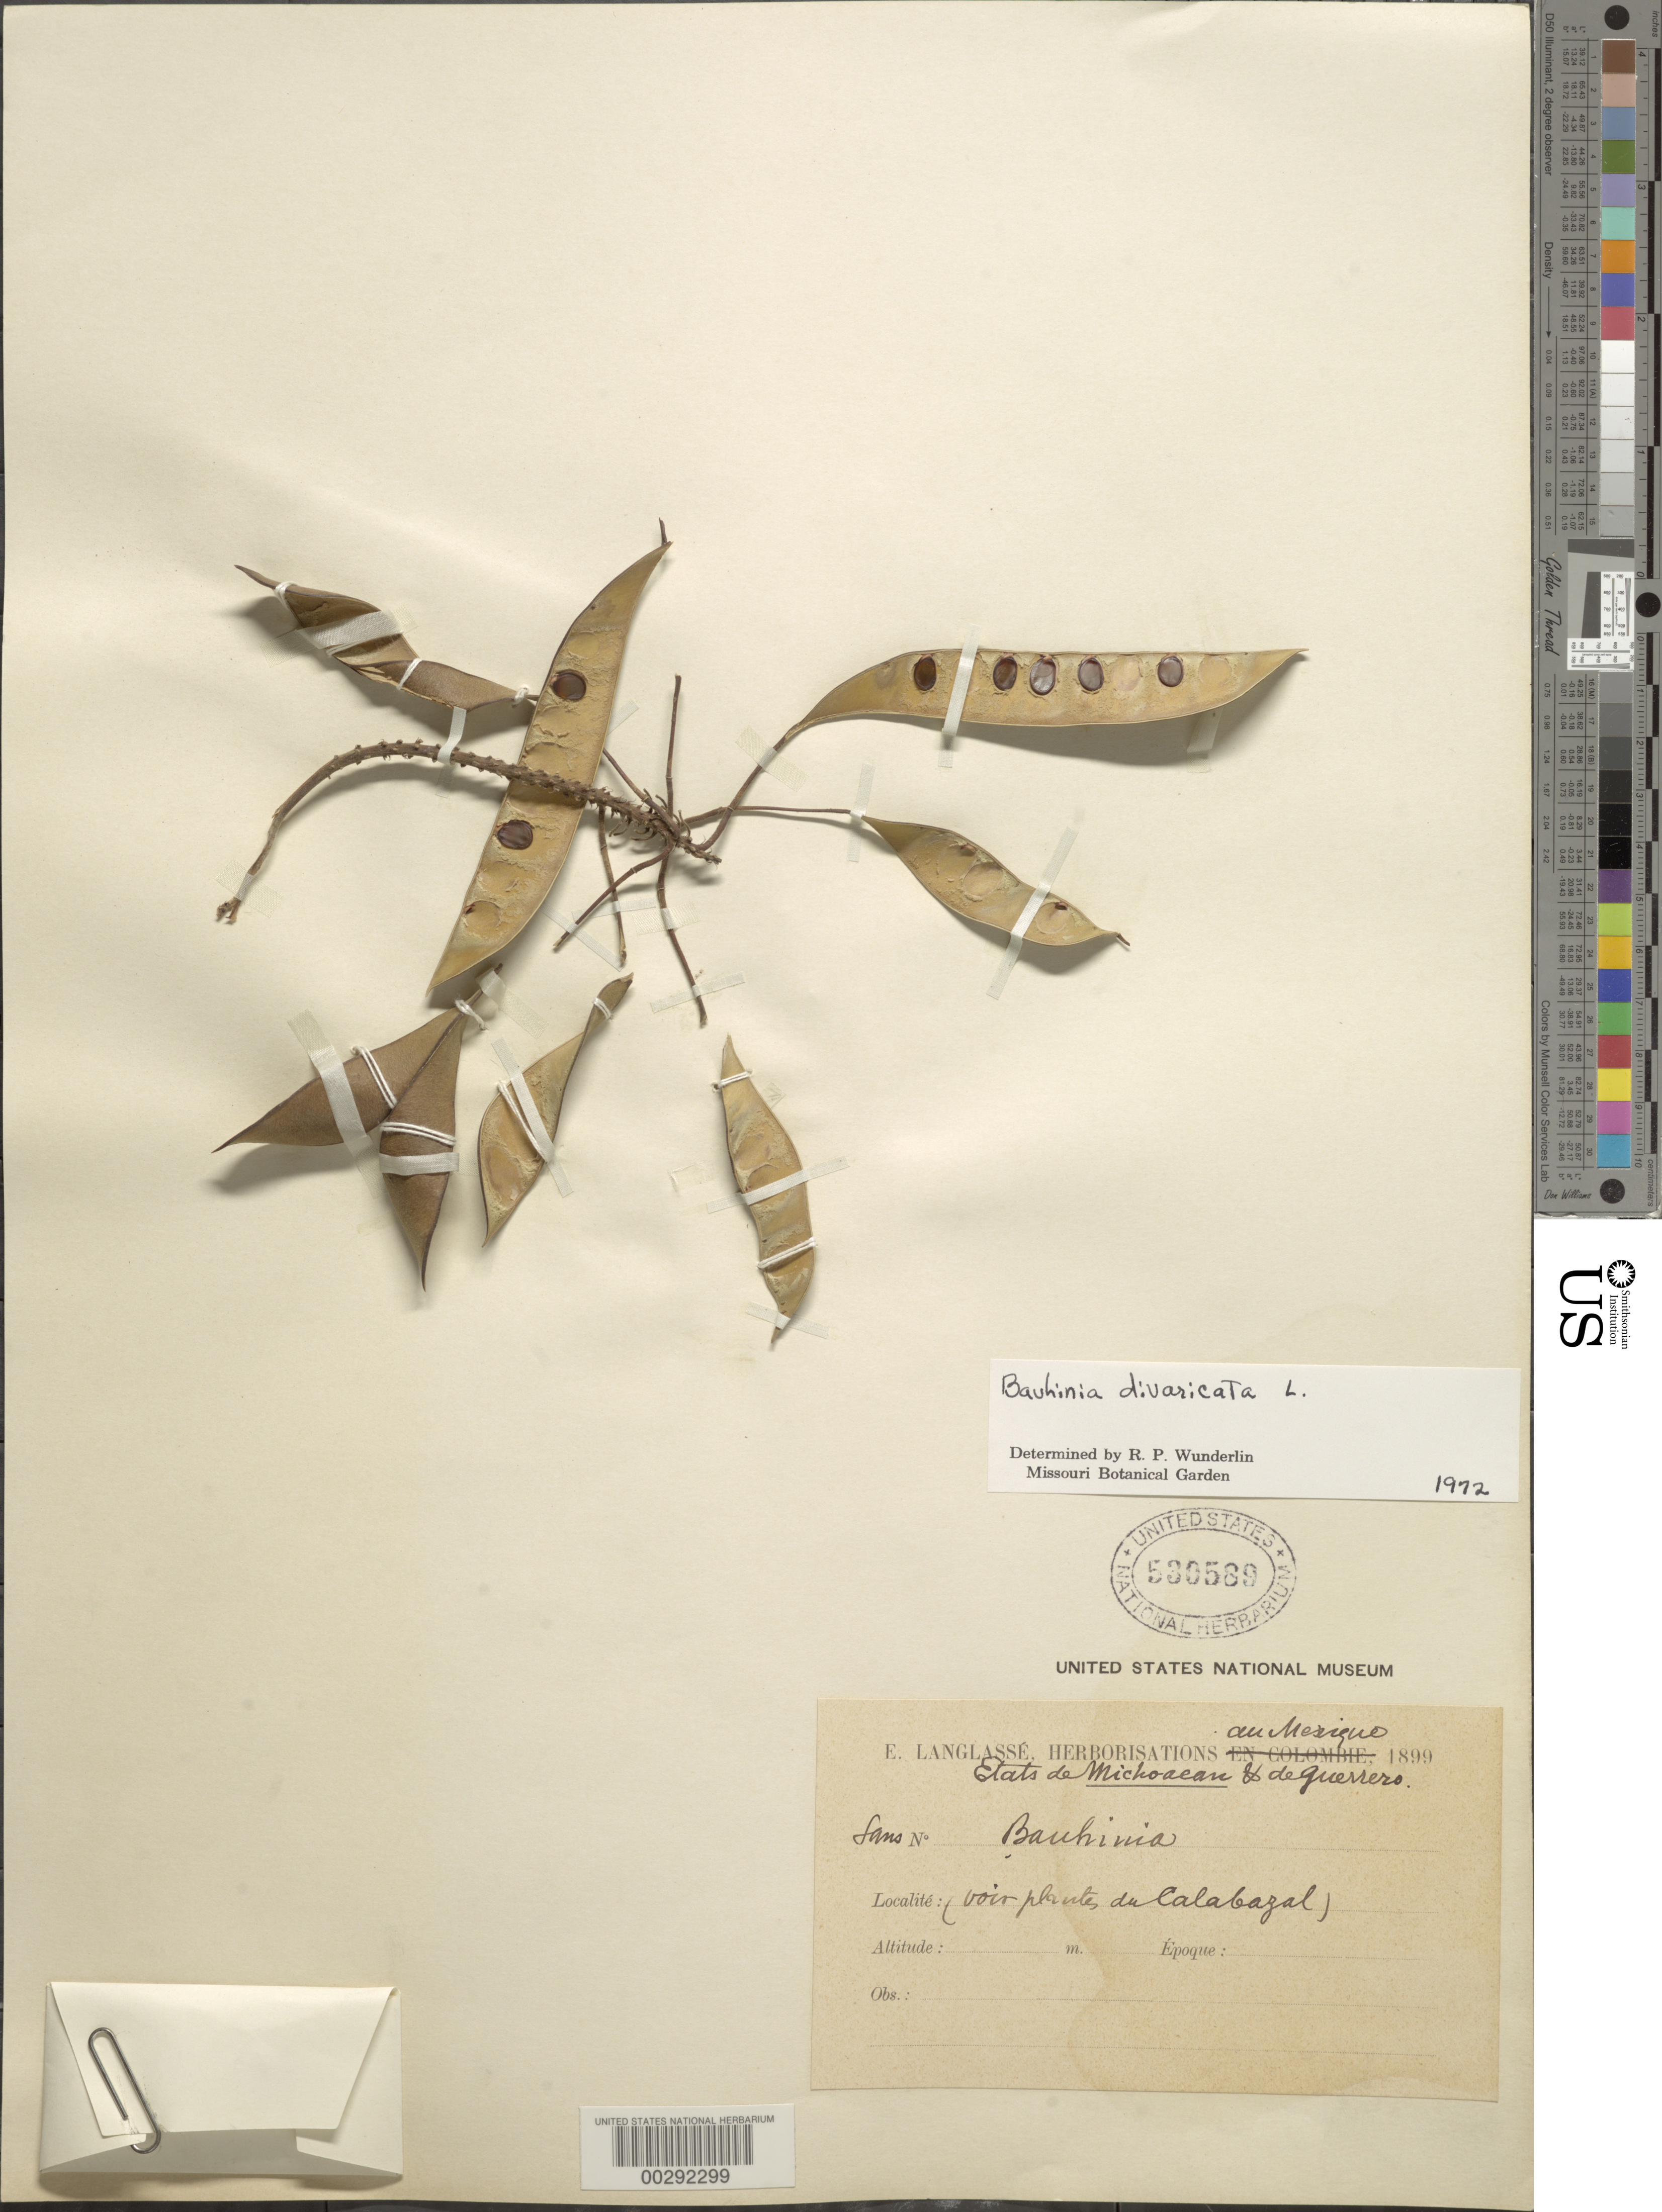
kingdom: Plantae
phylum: Tracheophyta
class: Magnoliopsida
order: Fabales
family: Fabaceae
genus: Bauhinia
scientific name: Bauhinia divaricata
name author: L.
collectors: E. Langlassé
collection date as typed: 1899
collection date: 1899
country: Mexico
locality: Calabazal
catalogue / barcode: US 530589